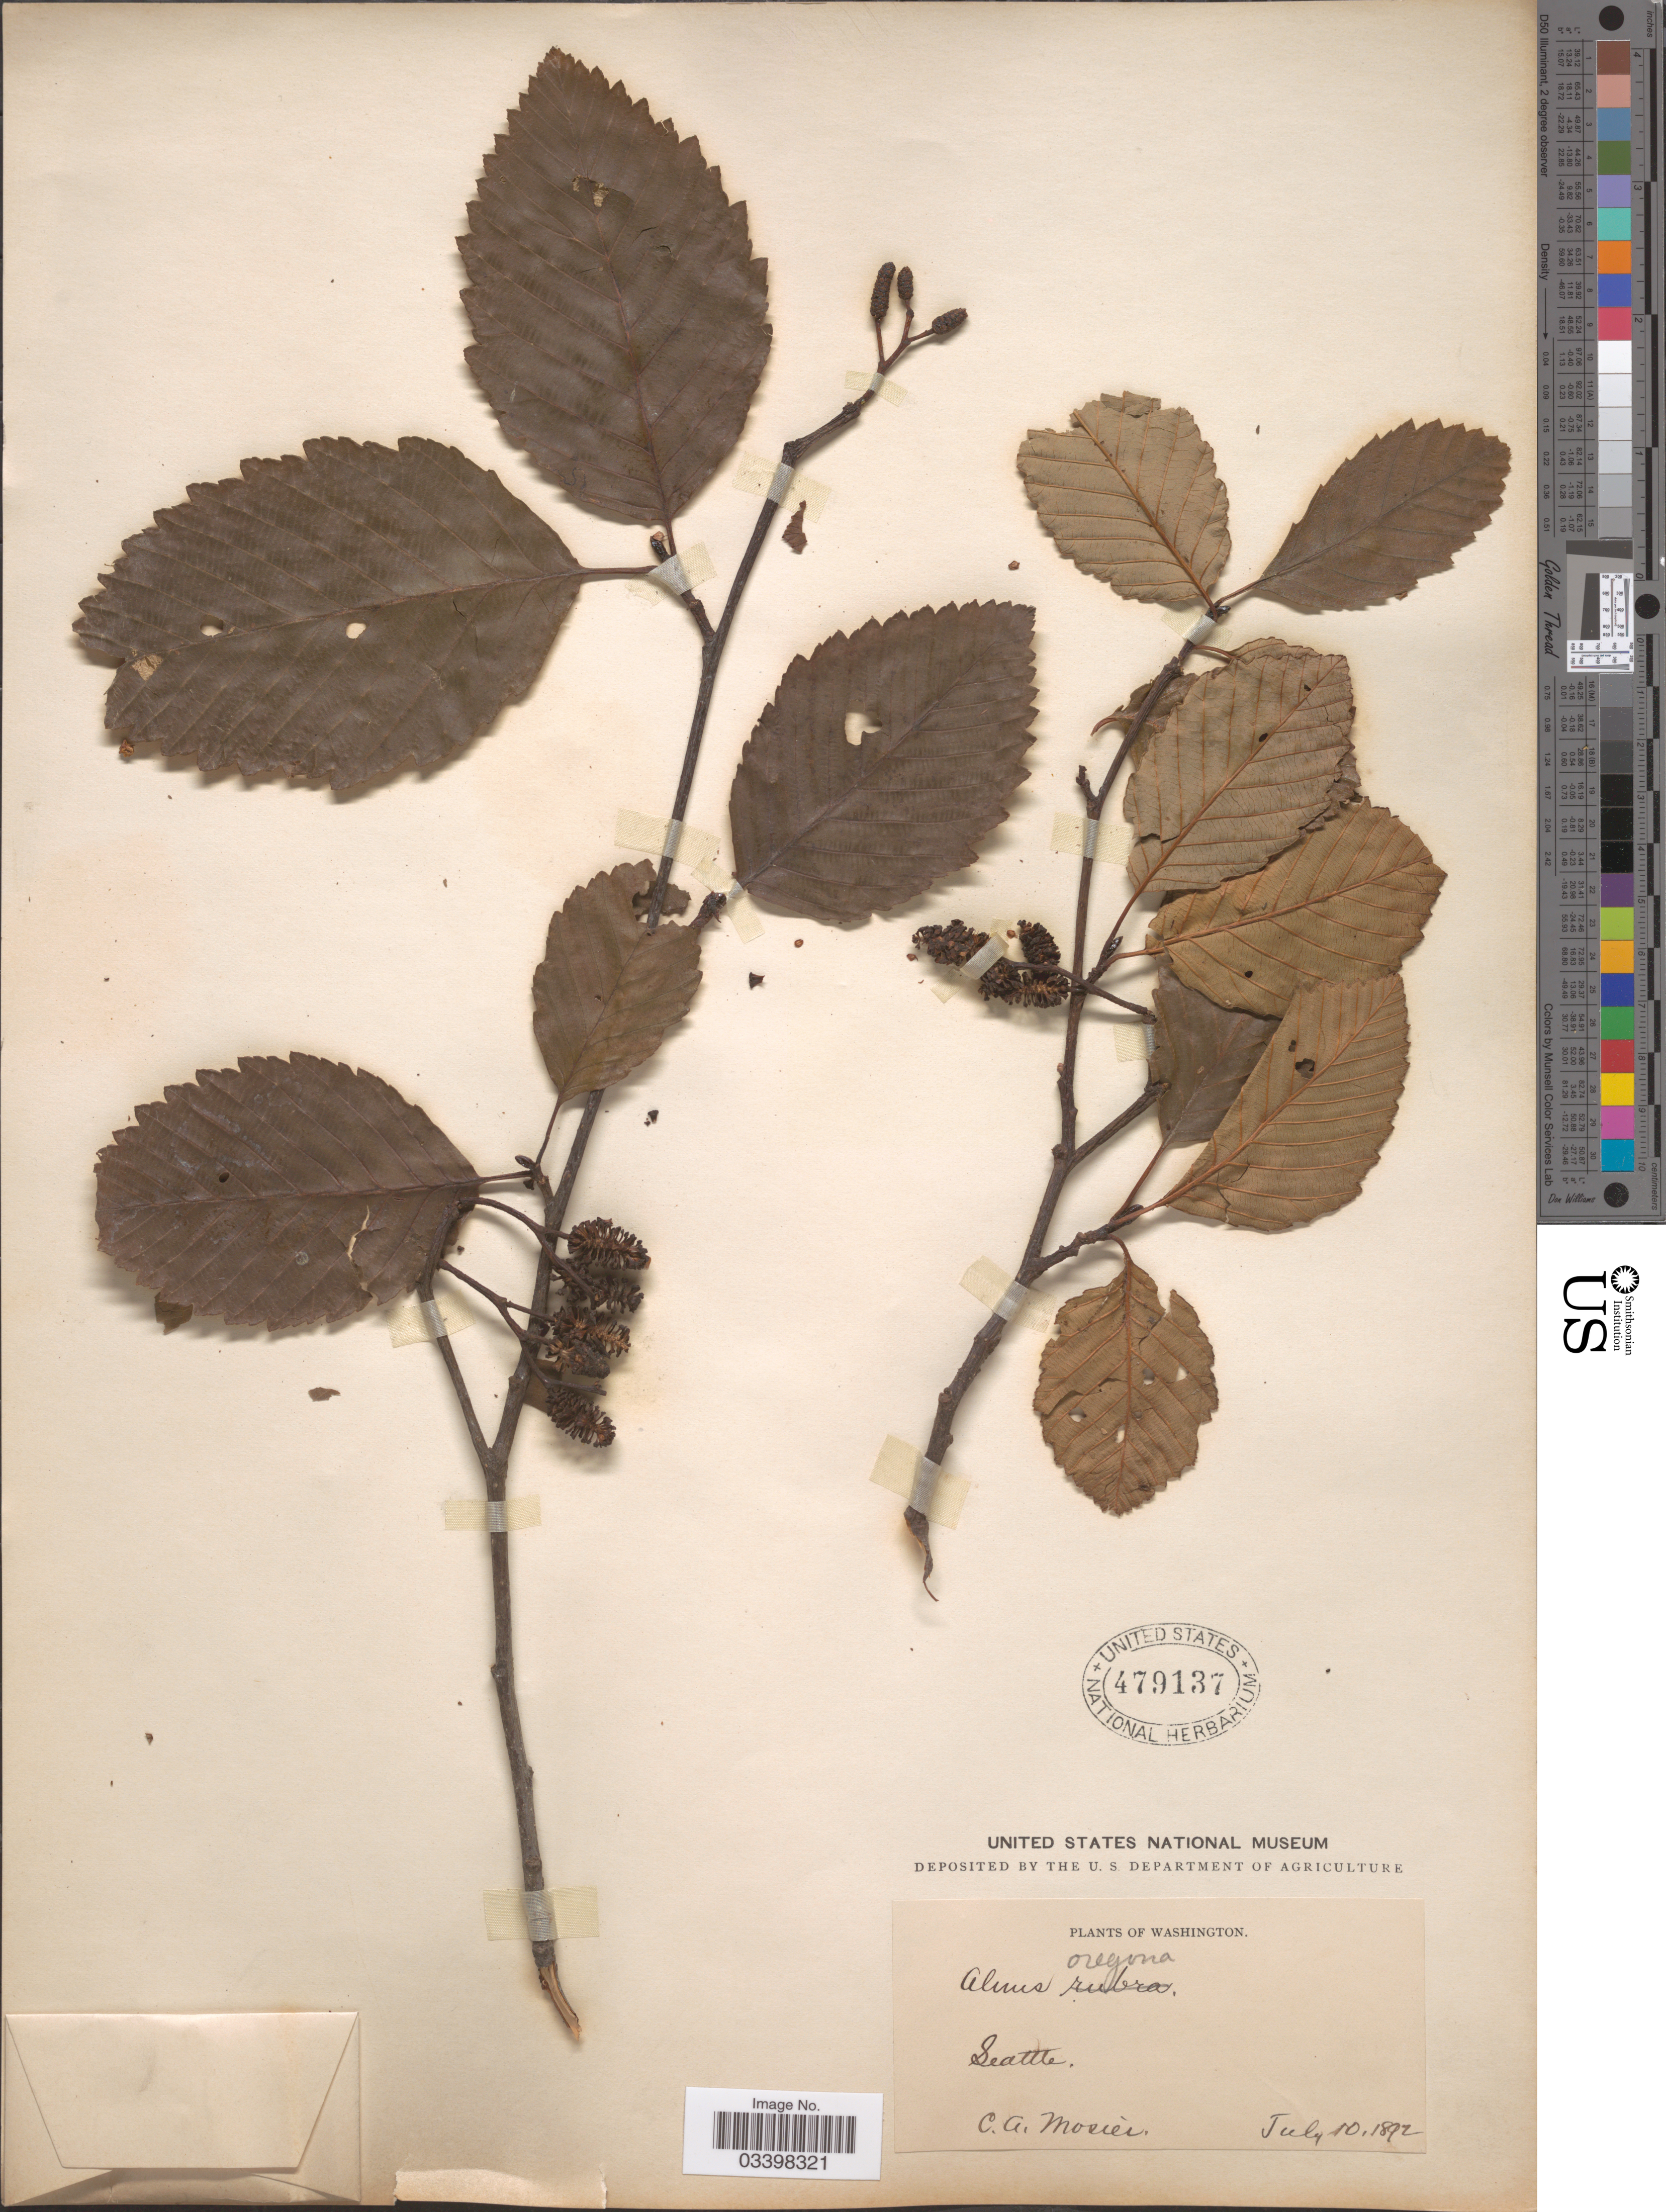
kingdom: Plantae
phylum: Tracheophyta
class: Magnoliopsida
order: Fagales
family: Betulaceae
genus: Alnus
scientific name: Alnus rubra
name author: Bong.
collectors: C. A. Mosier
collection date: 1892-07-10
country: United States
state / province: Washington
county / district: King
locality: Seattle.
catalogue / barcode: US 479137